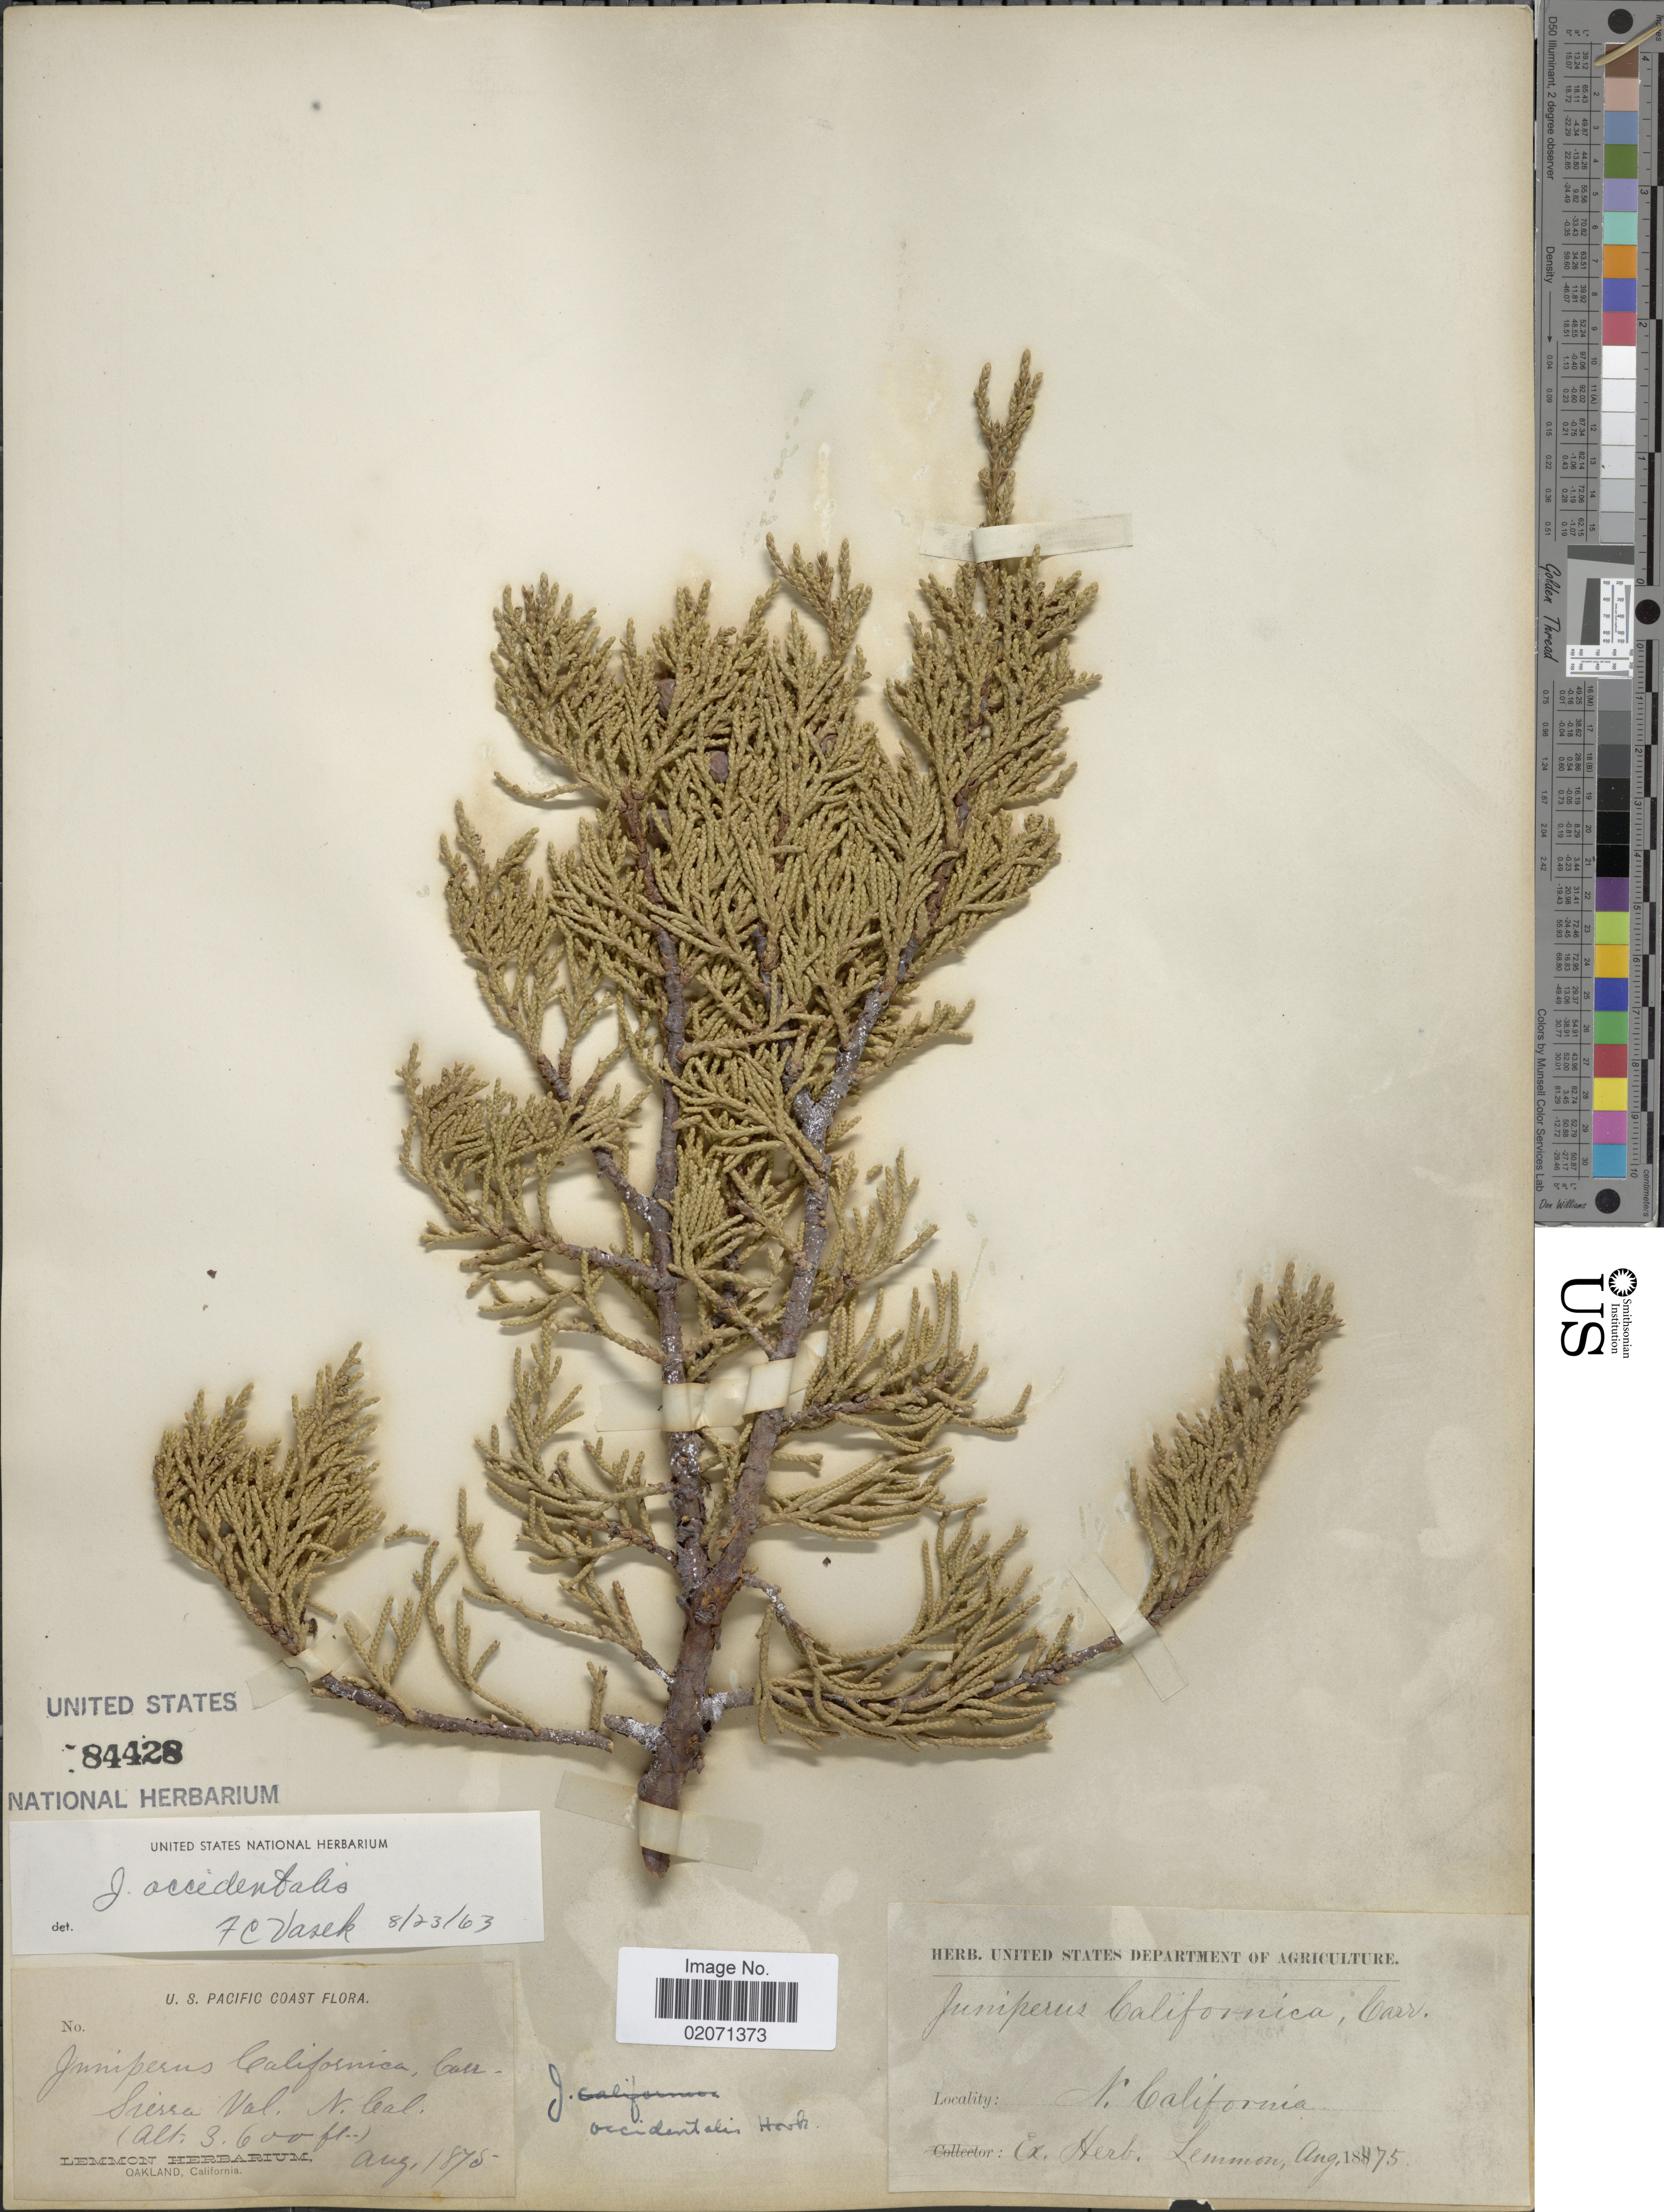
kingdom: Plantae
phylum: Tracheophyta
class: Pinopsida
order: Pinales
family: Cupressaceae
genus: Juniperus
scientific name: Juniperus occidentalis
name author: Hook.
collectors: ex herb. Lemmon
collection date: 1875-08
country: United States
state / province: California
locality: Sierra Val. N. Cal.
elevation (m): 1097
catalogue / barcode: US 84428